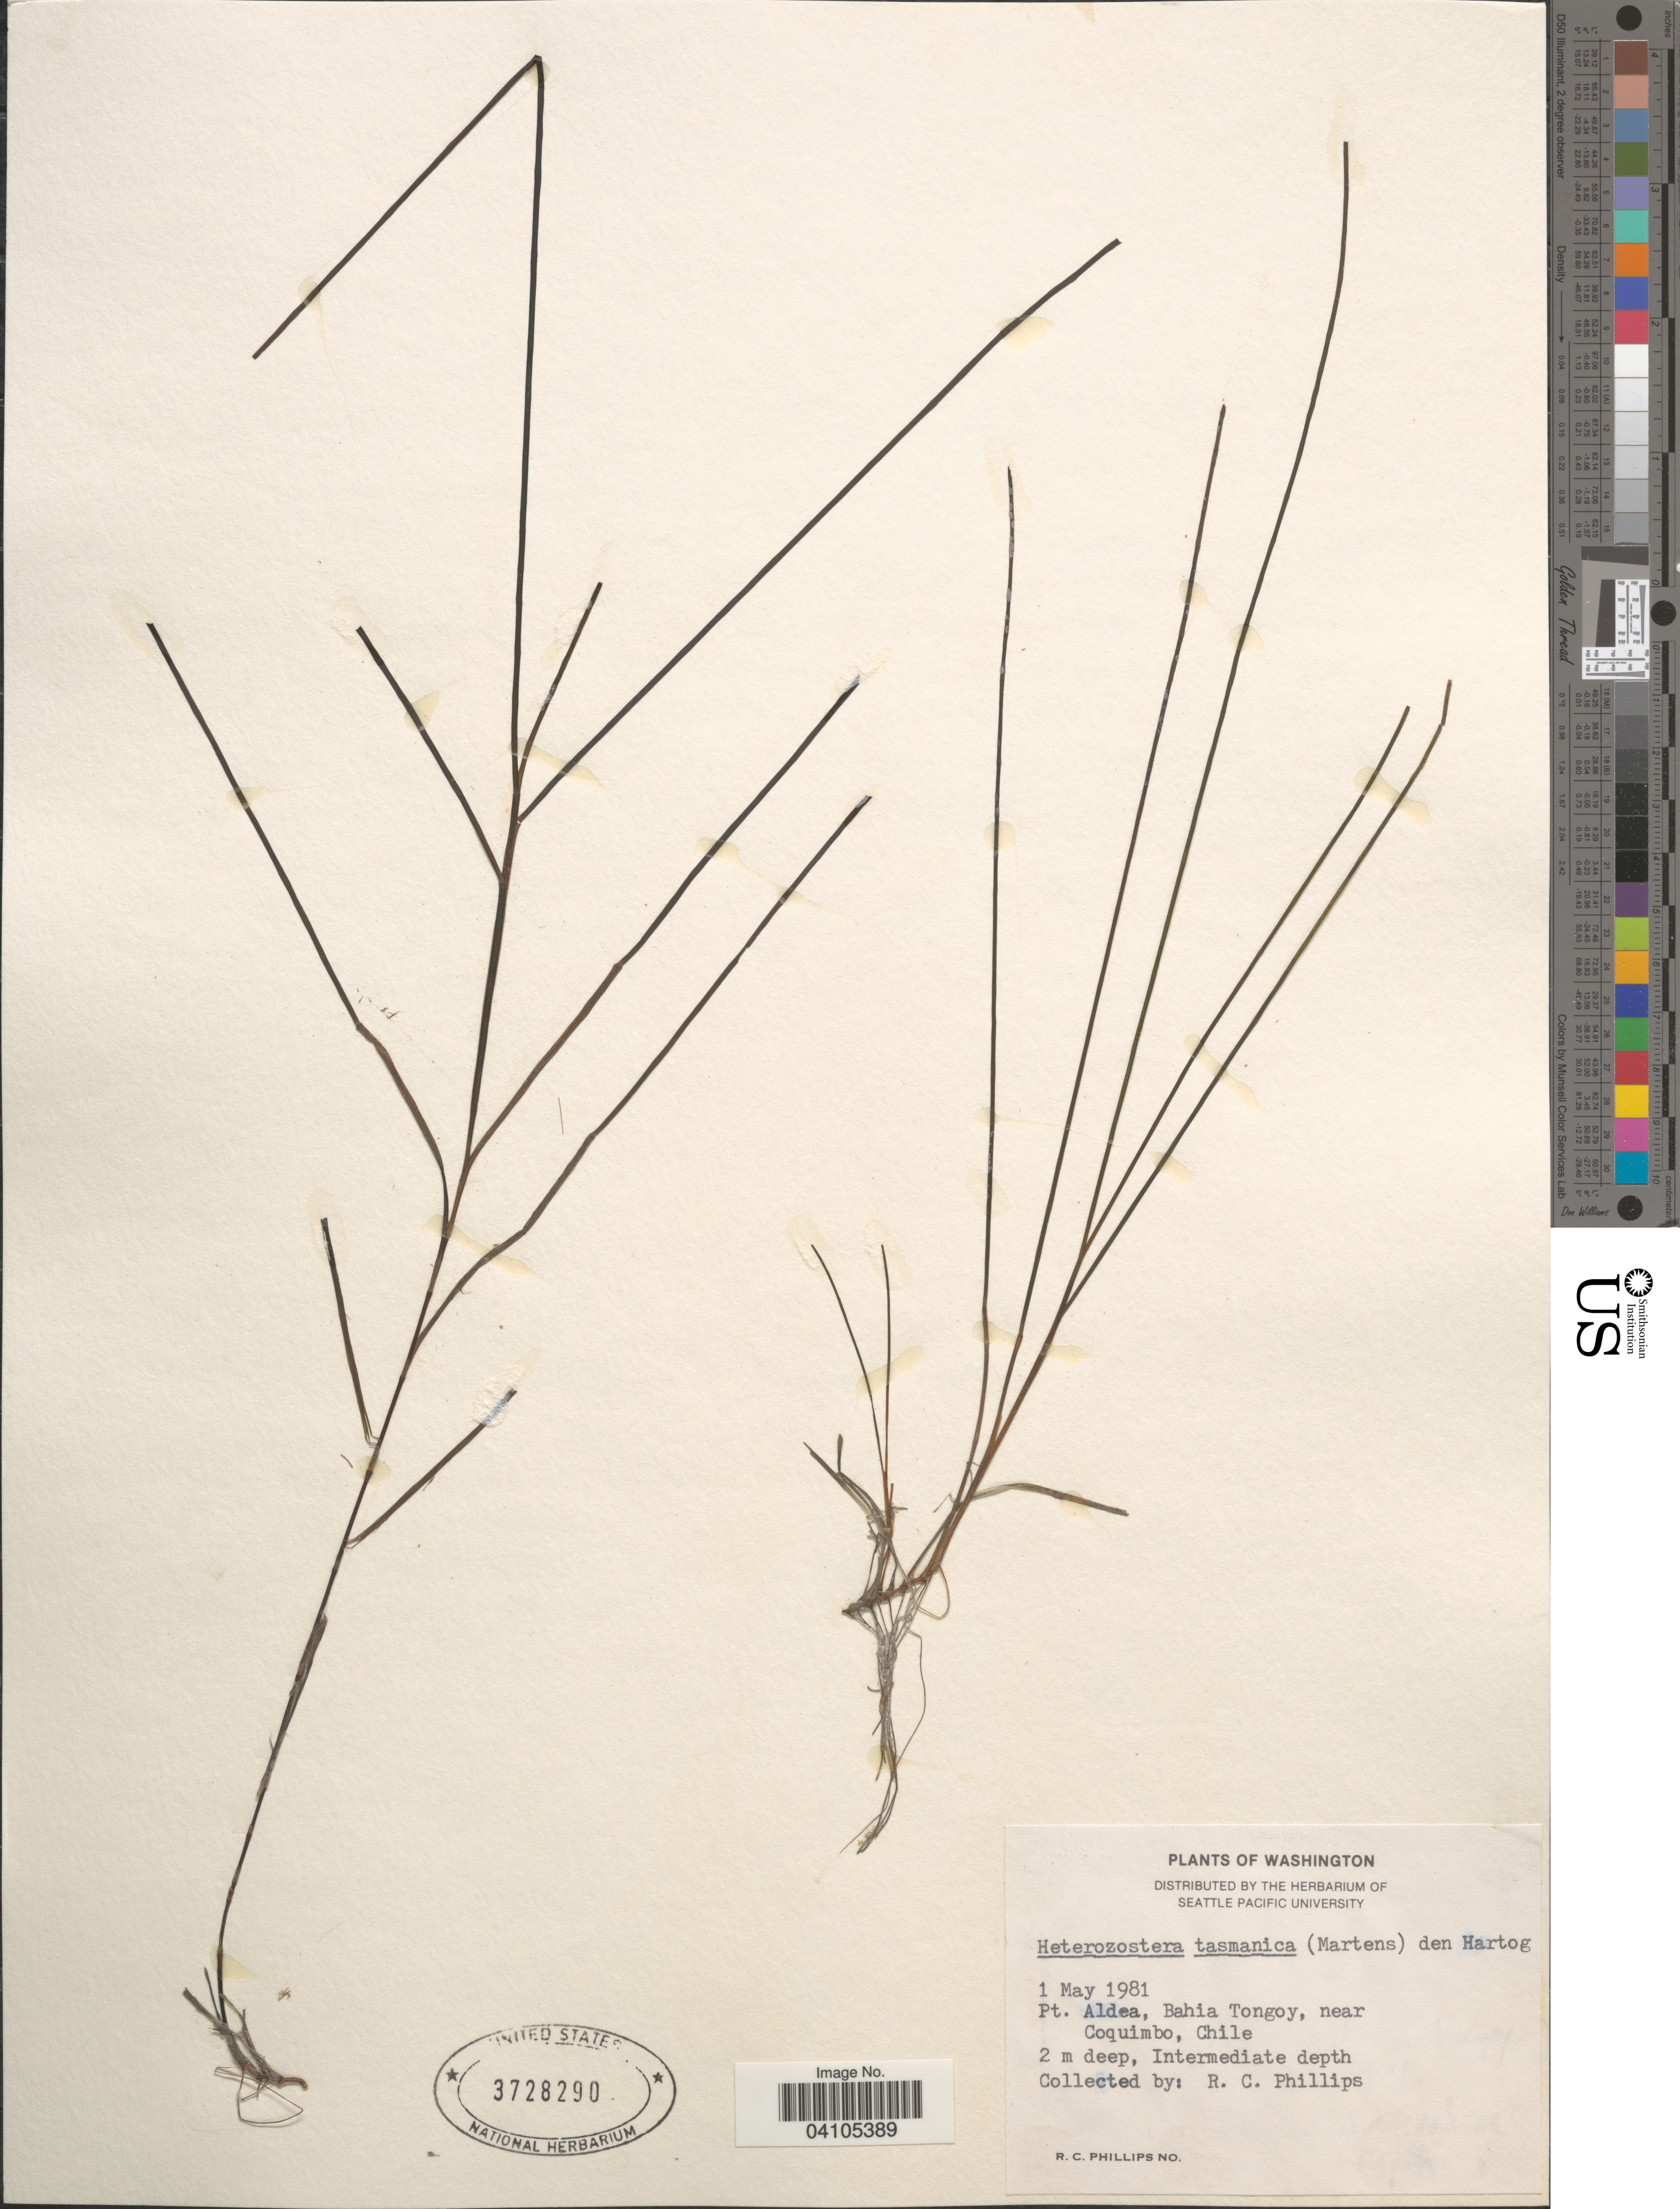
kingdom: Plantae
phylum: Tracheophyta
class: Liliopsida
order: Alismatales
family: Zosteraceae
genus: Heterozostera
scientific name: Heterozostera tasmanica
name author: (Martens ex Aschers.) Hartog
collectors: R. C. Phillips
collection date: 1981-05-01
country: Chile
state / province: Coquimbo (IV)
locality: Pt. Aldea, Bahia Tongoy, near Coquimbo.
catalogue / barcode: US 3728290